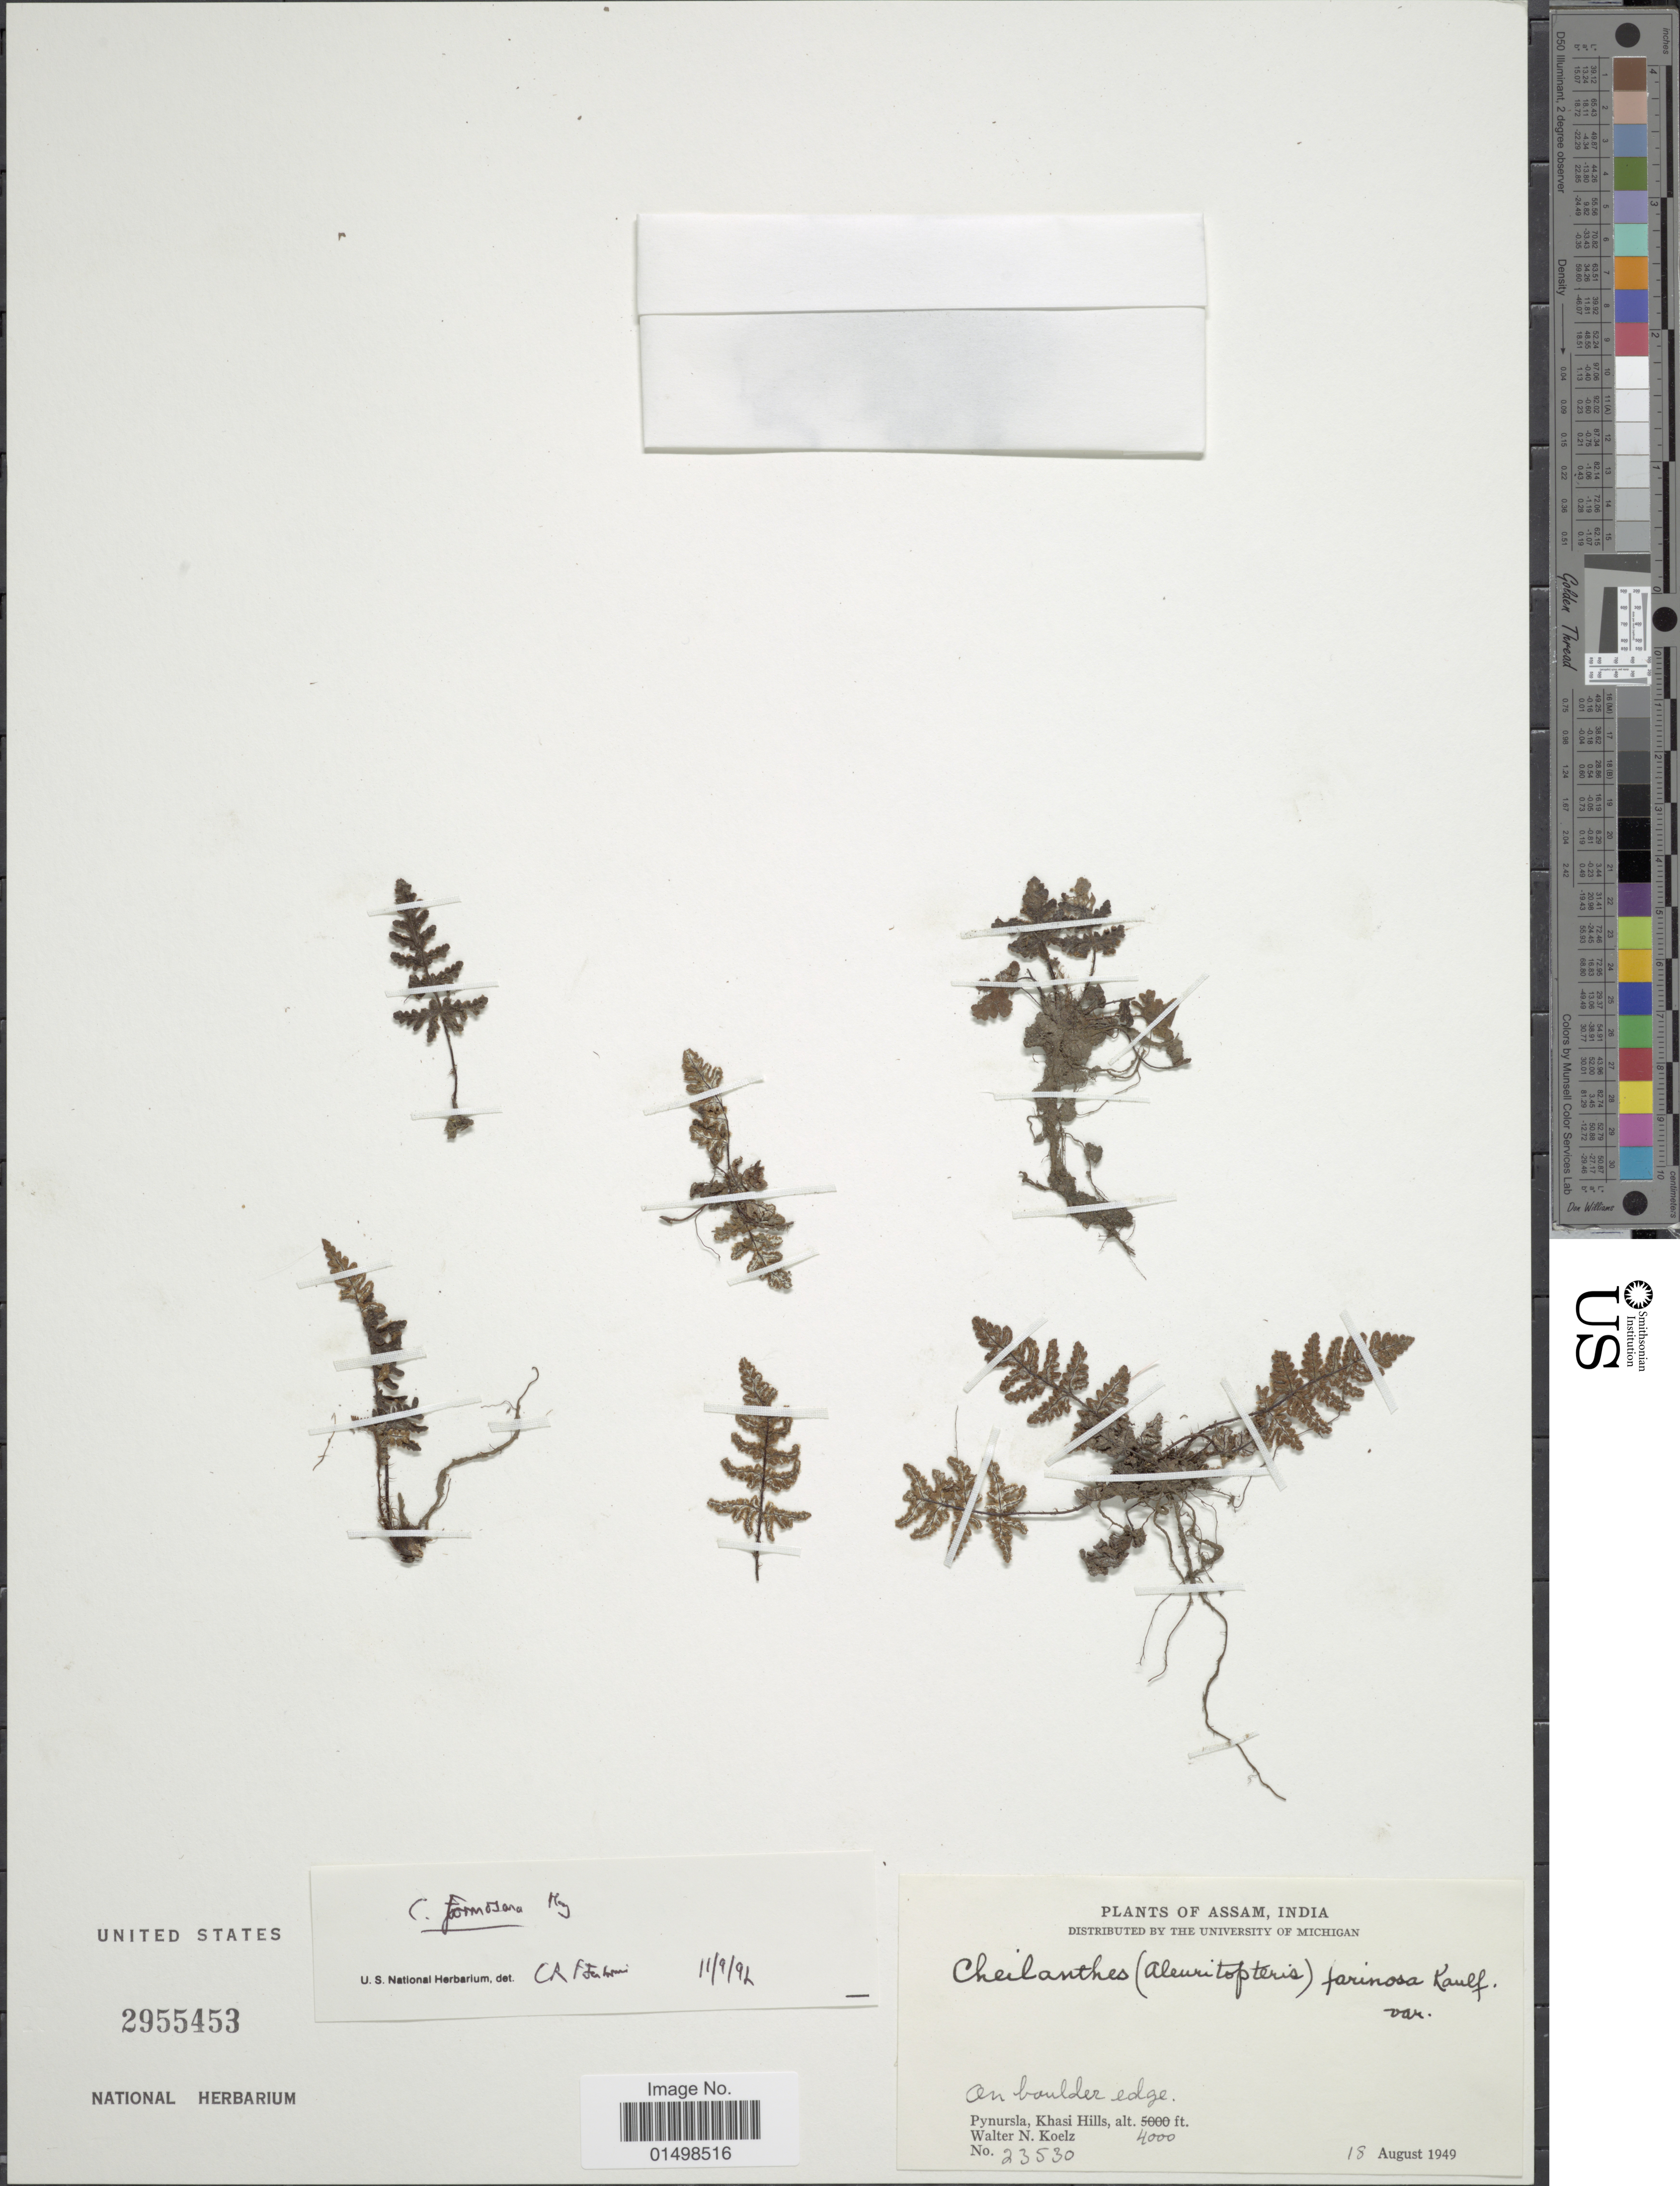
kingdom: Plantae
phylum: Tracheophyta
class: Polypodiopsida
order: Polypodiales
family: Pteridaceae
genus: Aleuritopteris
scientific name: Aleuritopteris farinosa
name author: (Forssk.) Fée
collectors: W. N. Koelz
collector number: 23530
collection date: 1949-08-18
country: India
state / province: Meghalaya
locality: Plants of Assam, India. Pynursla, Khasi Hills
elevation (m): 1219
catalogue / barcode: US 2955453